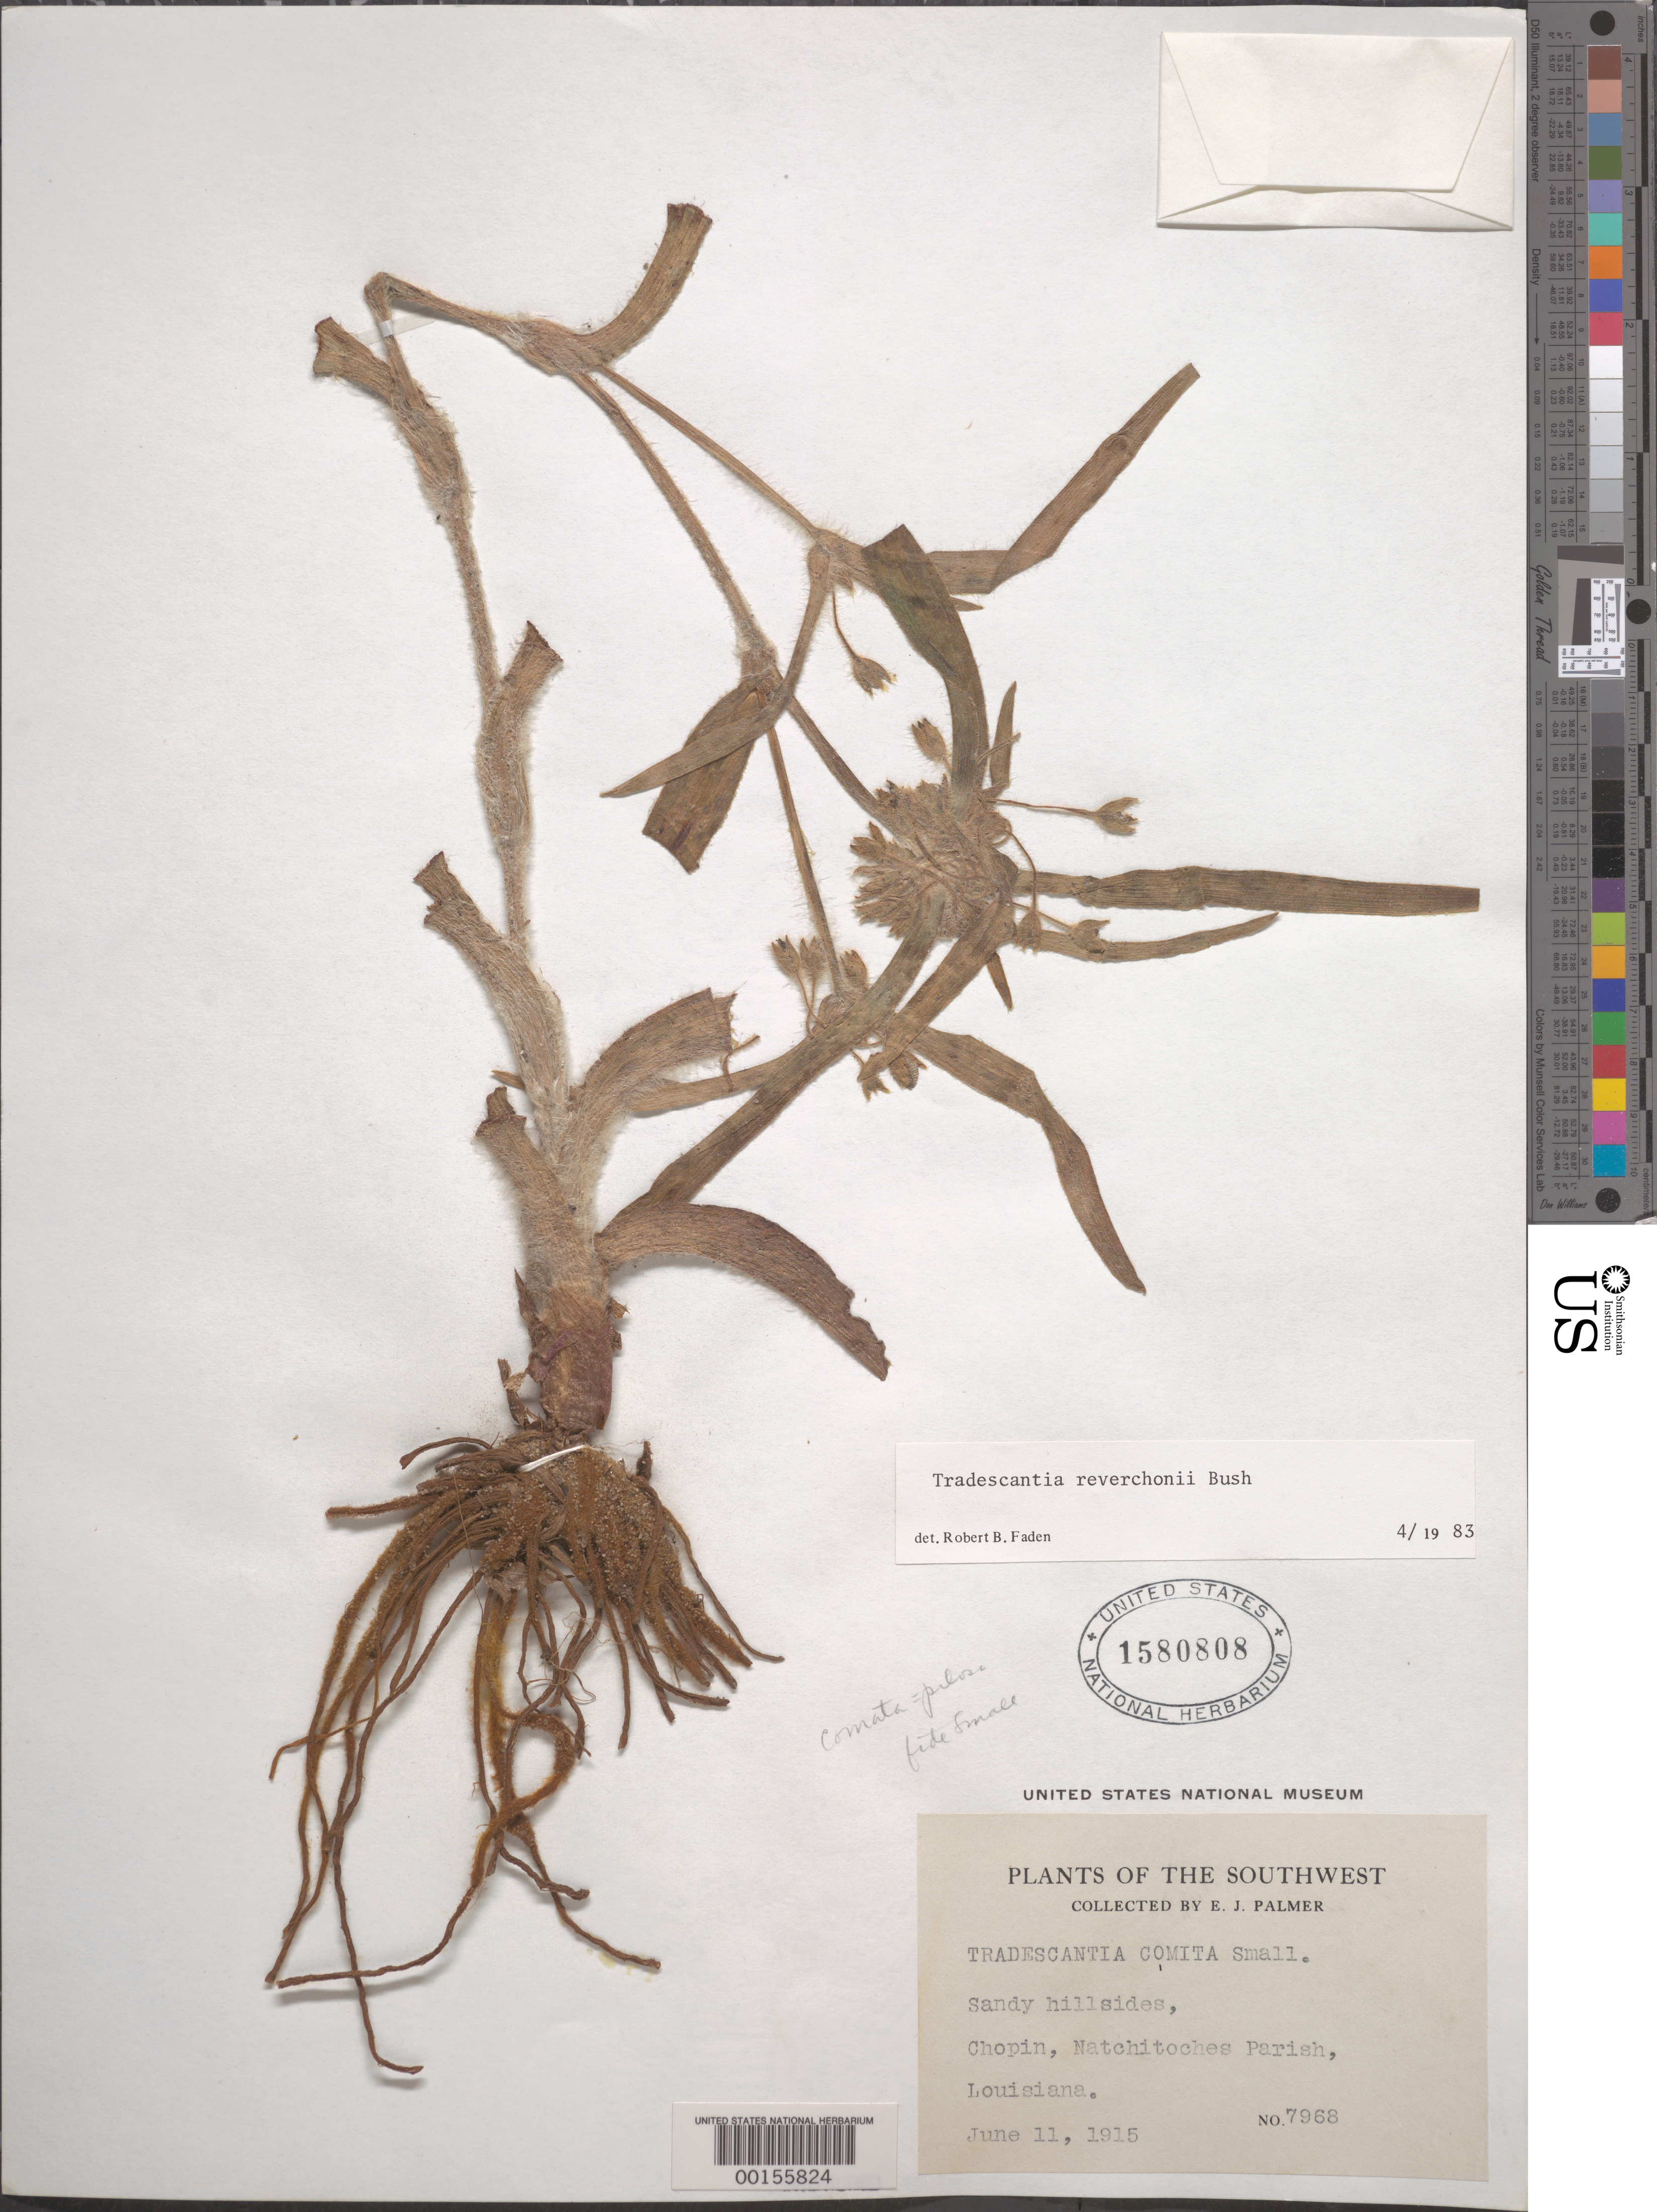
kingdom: Plantae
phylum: Tracheophyta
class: Liliopsida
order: Commelinales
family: Commelinaceae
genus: Tradescantia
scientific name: Tradescantia reverchonii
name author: Bush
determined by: Faden, Robert B., (US), Smithsonian Institution - National Museum of Natural History (UNITED STATES)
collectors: E. J. Palmer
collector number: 7968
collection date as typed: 11 Jun 1915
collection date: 1915-06-11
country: United States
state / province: Louisiana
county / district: Natchitoches Parish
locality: Chopin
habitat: Sandy hillsides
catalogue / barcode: US 1580808